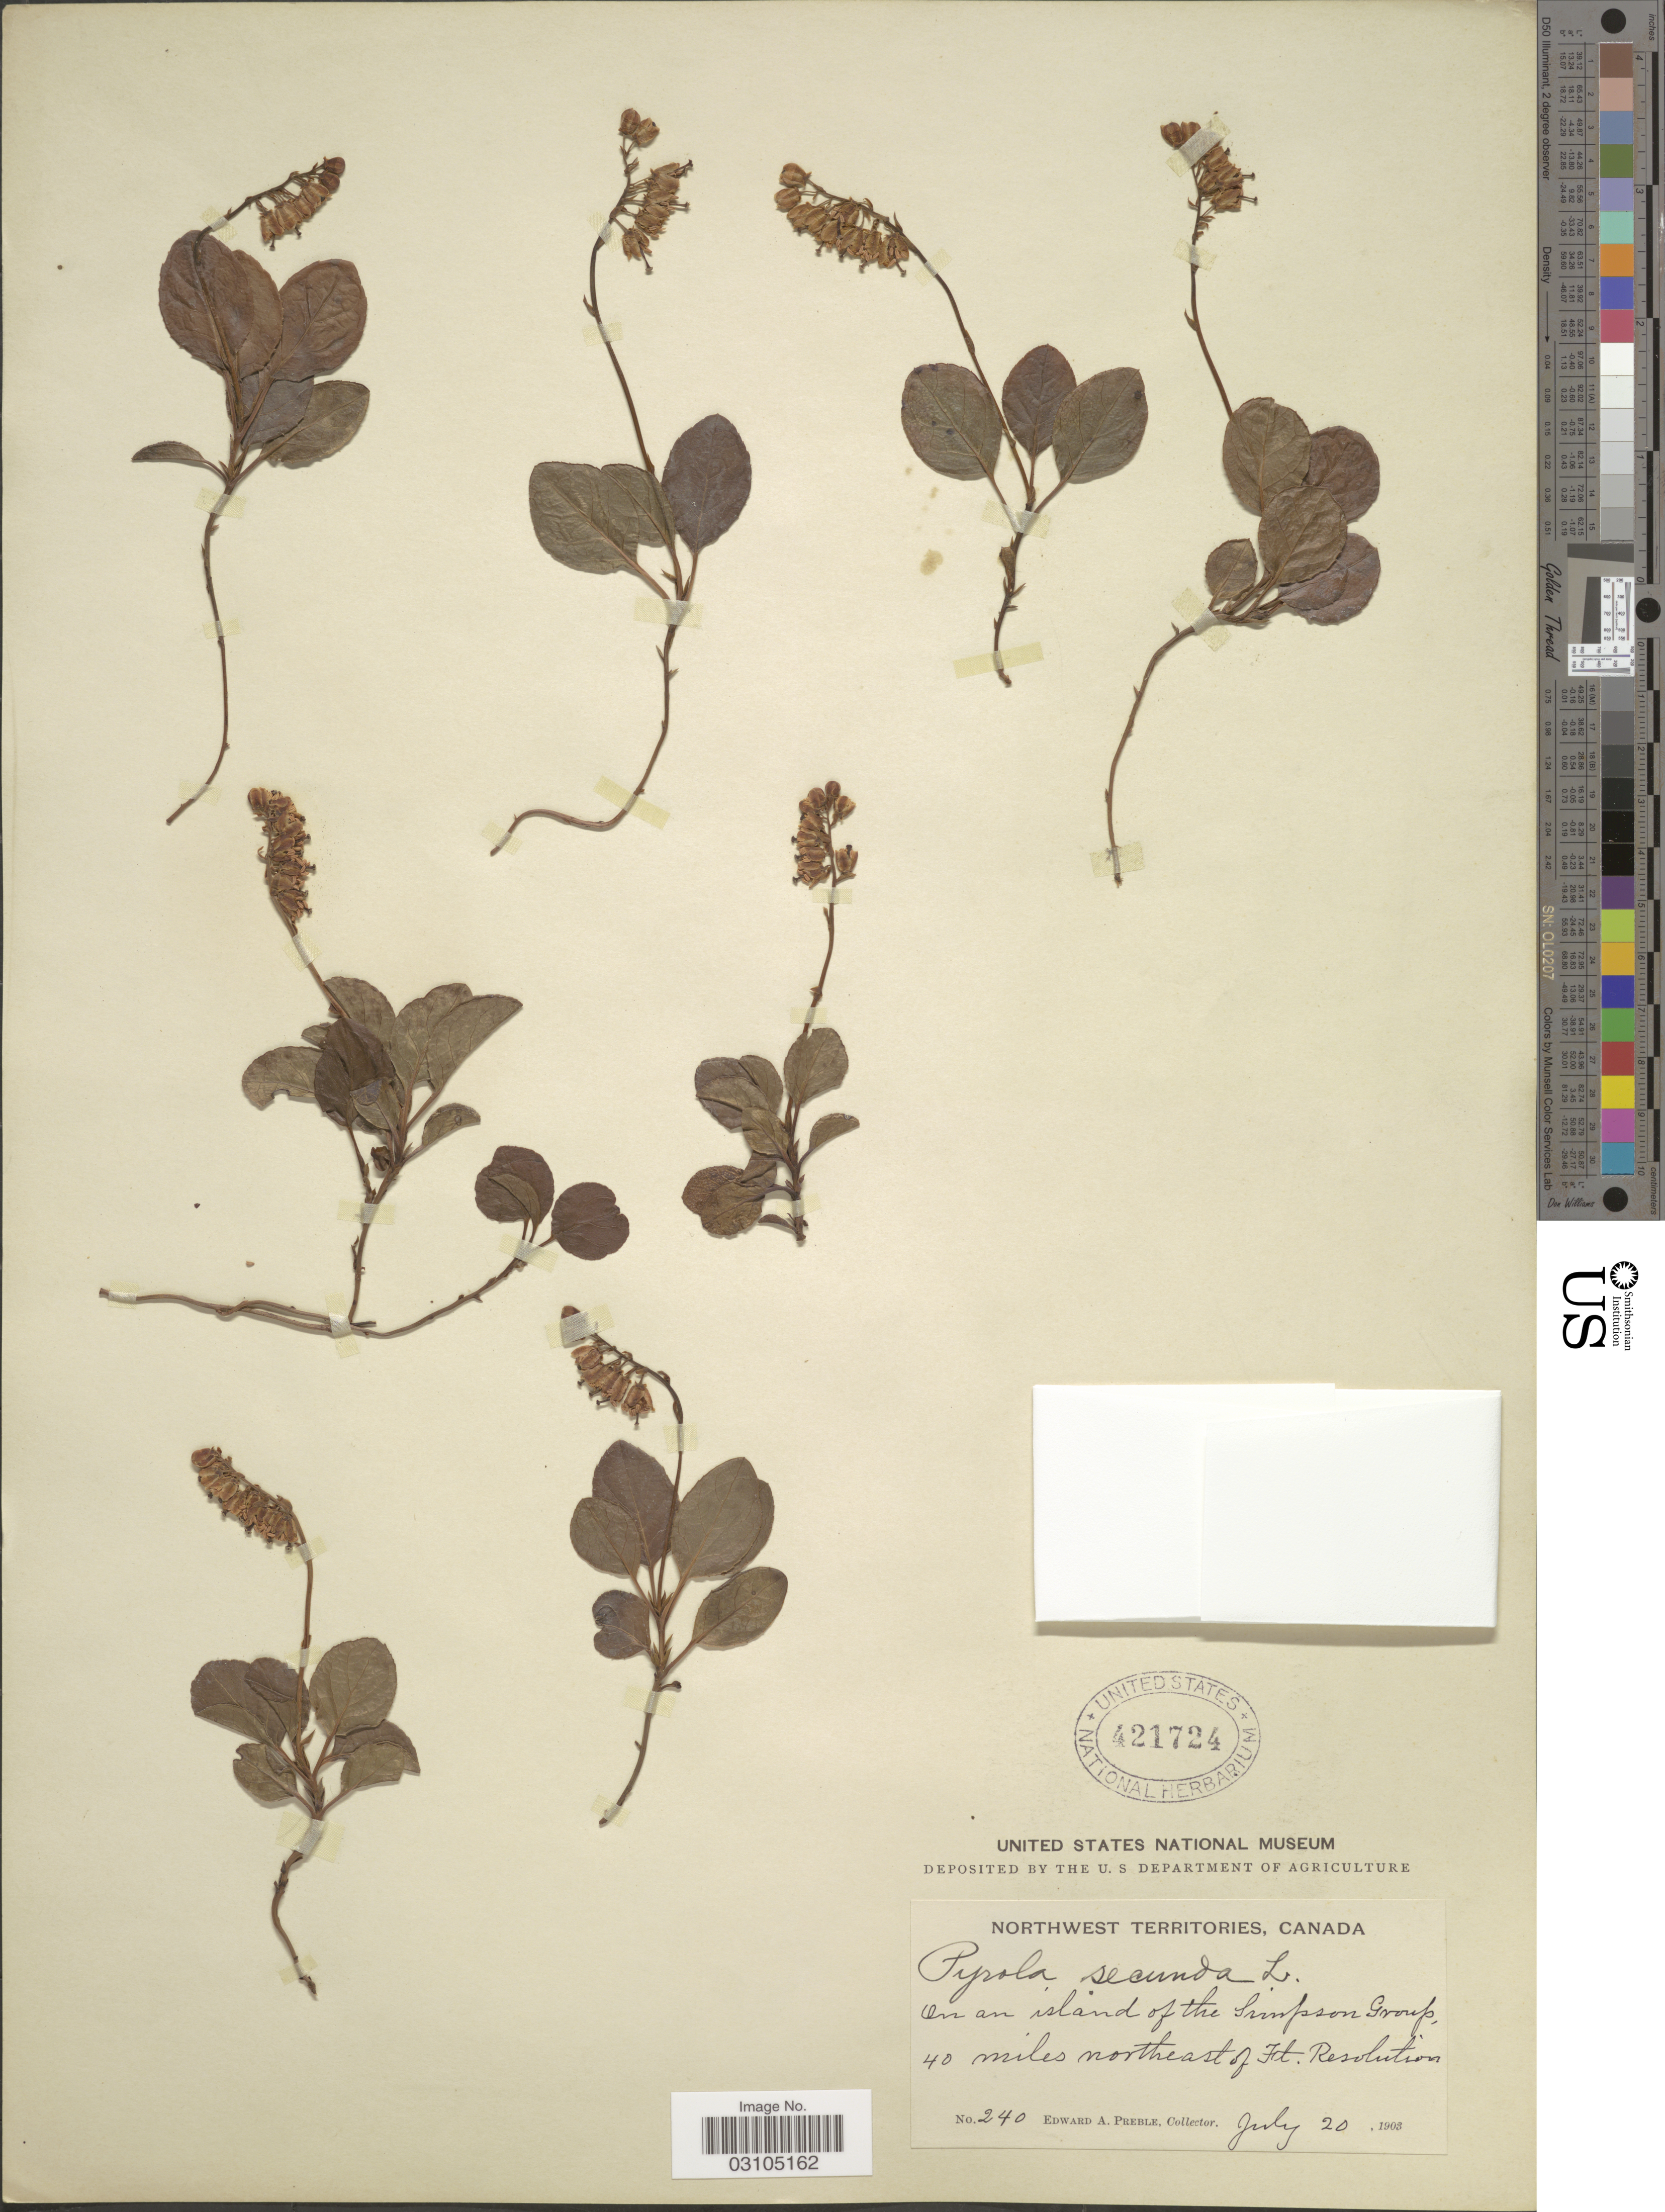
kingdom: Plantae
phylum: Tracheophyta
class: Magnoliopsida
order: Ericales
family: Ericaceae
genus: Orthilia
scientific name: Orthilia secunda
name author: (L.) House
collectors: E. Preble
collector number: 240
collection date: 1903-07-20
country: Canada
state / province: Northwest Territories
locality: On an island of the Simpson Group, 40 miles northeast of Ft. Resolution.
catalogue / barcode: US 421724